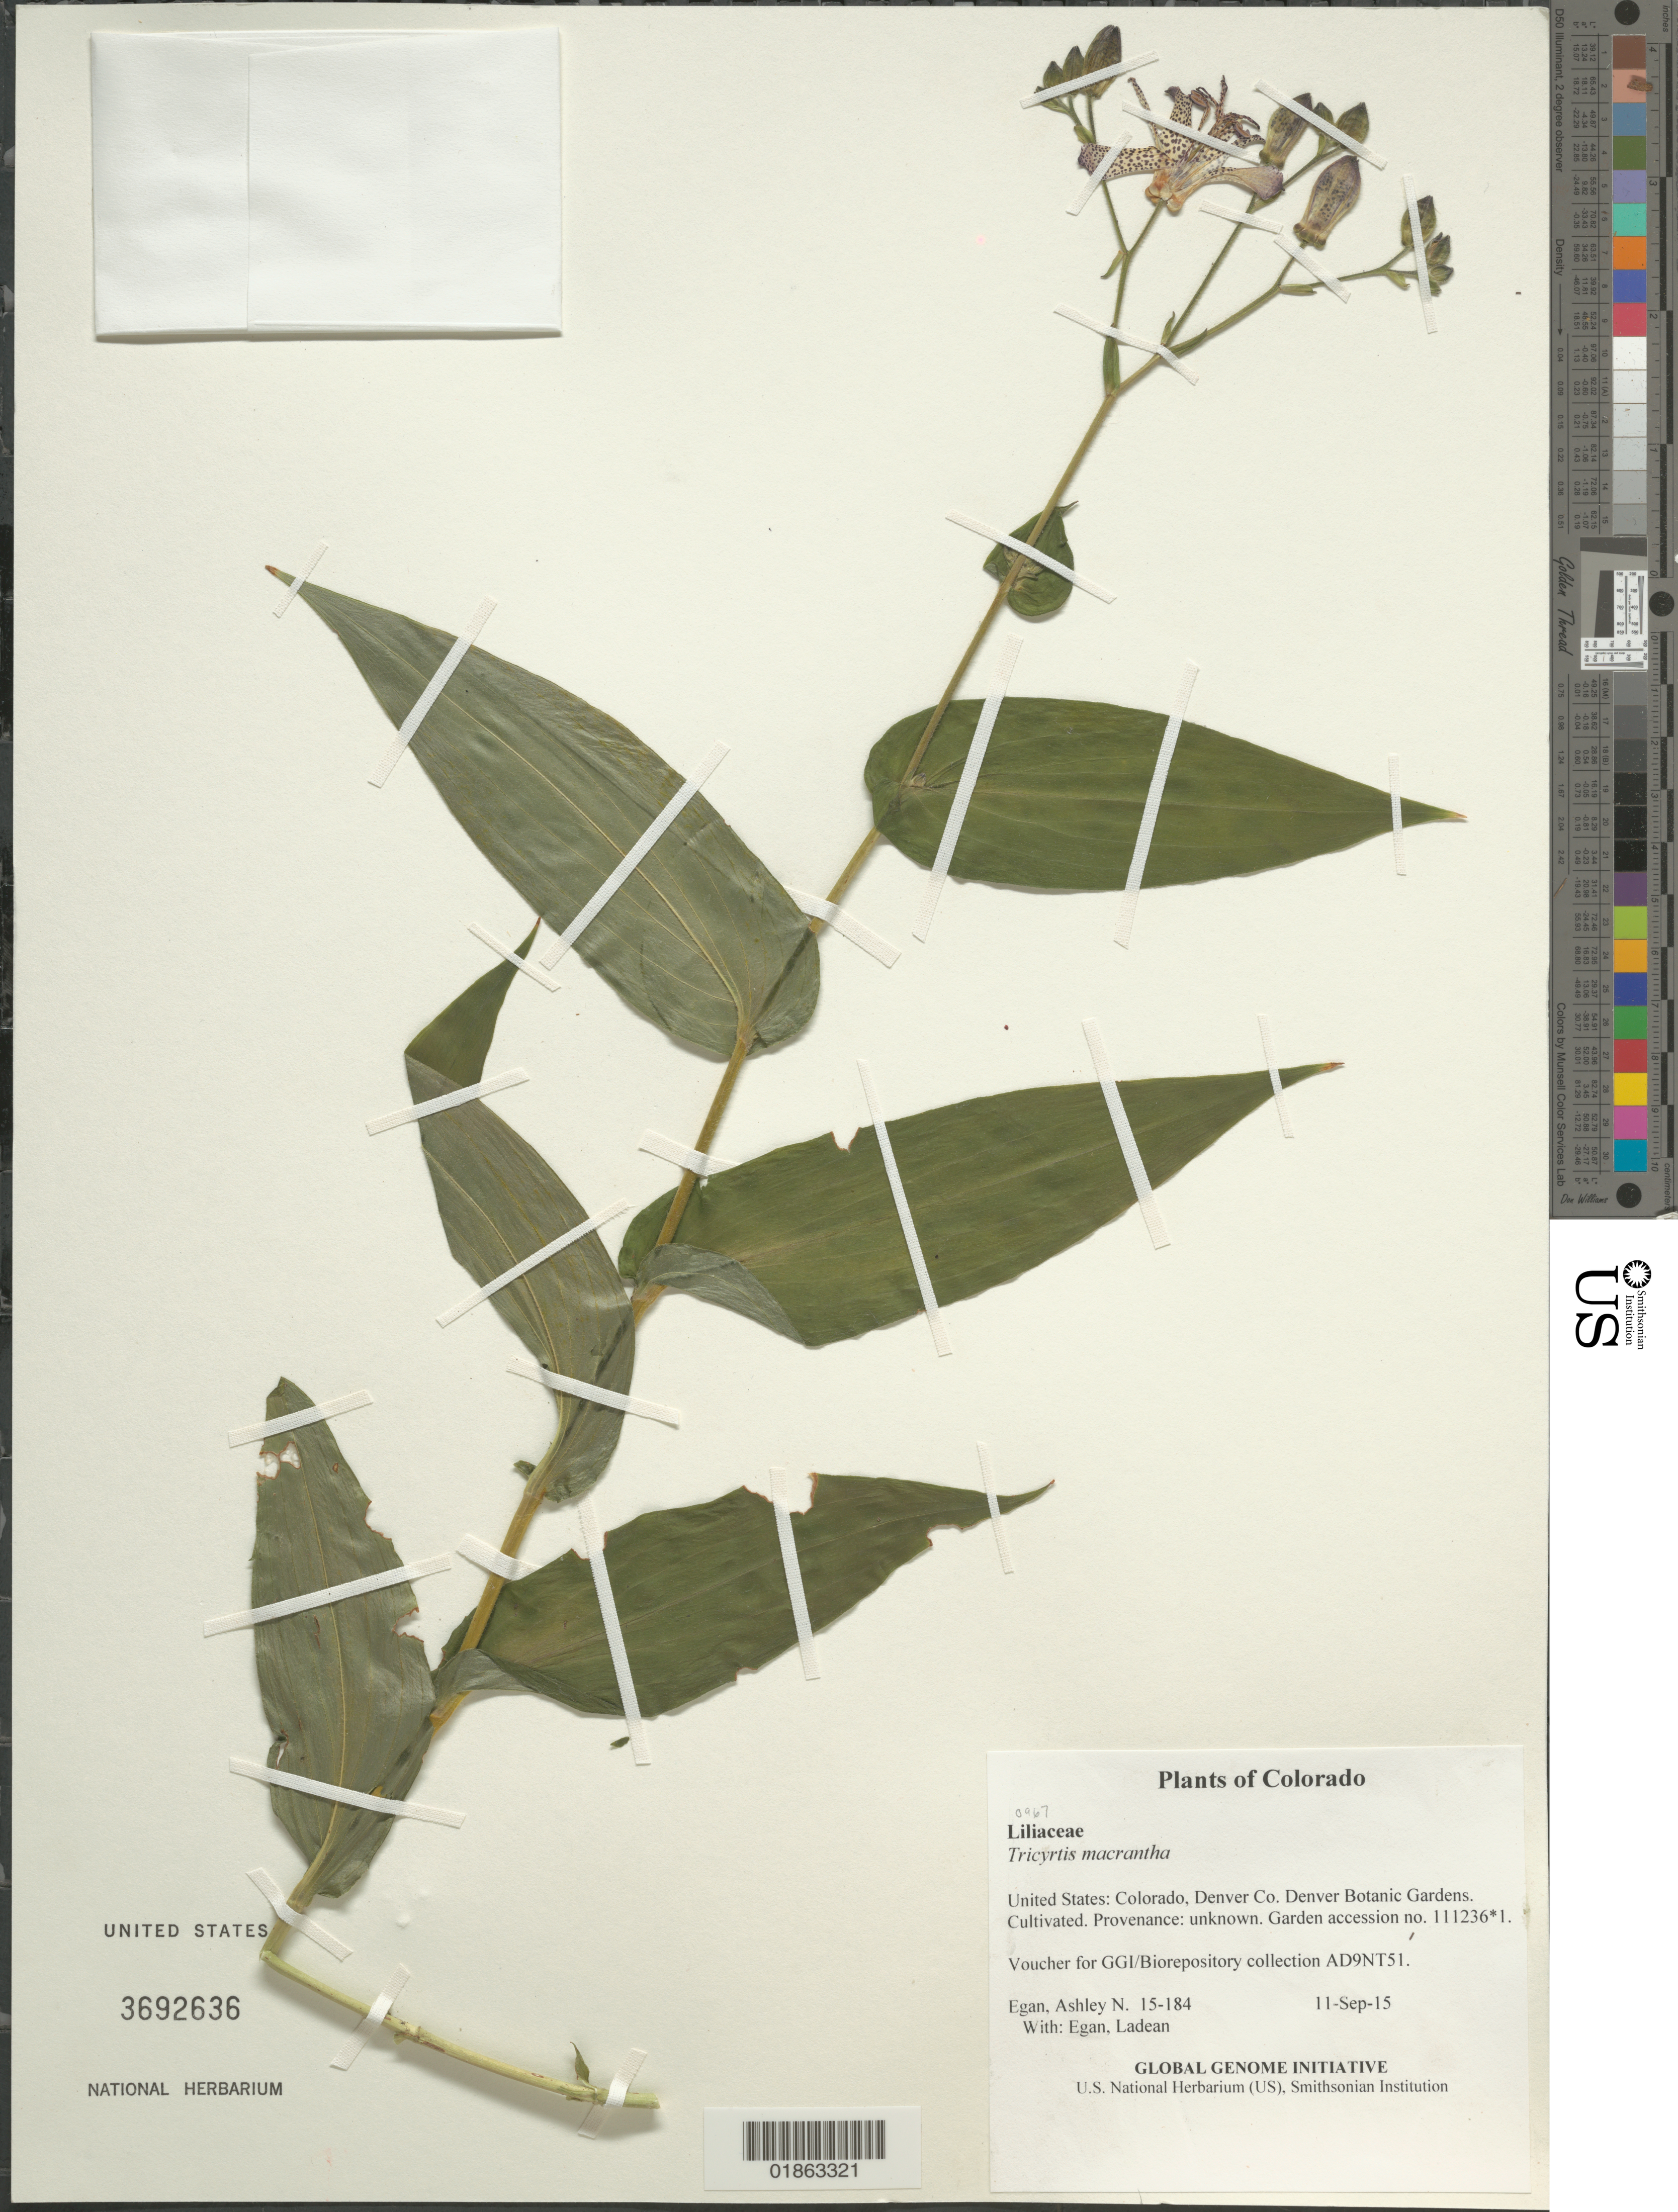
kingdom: Plantae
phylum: Tracheophyta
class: Liliopsida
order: Liliales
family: Liliaceae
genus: Tricyrtis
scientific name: Tricyrtis macrantha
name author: Maxim.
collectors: A. N. Egan & L. Egan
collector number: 15-184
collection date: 2015-09-11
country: United States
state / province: Colorado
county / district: Denver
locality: Denver Botanic Gardens. Cultivated. Provenance: unknown. Garden accession no. 111236.1.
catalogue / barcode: US 3692636